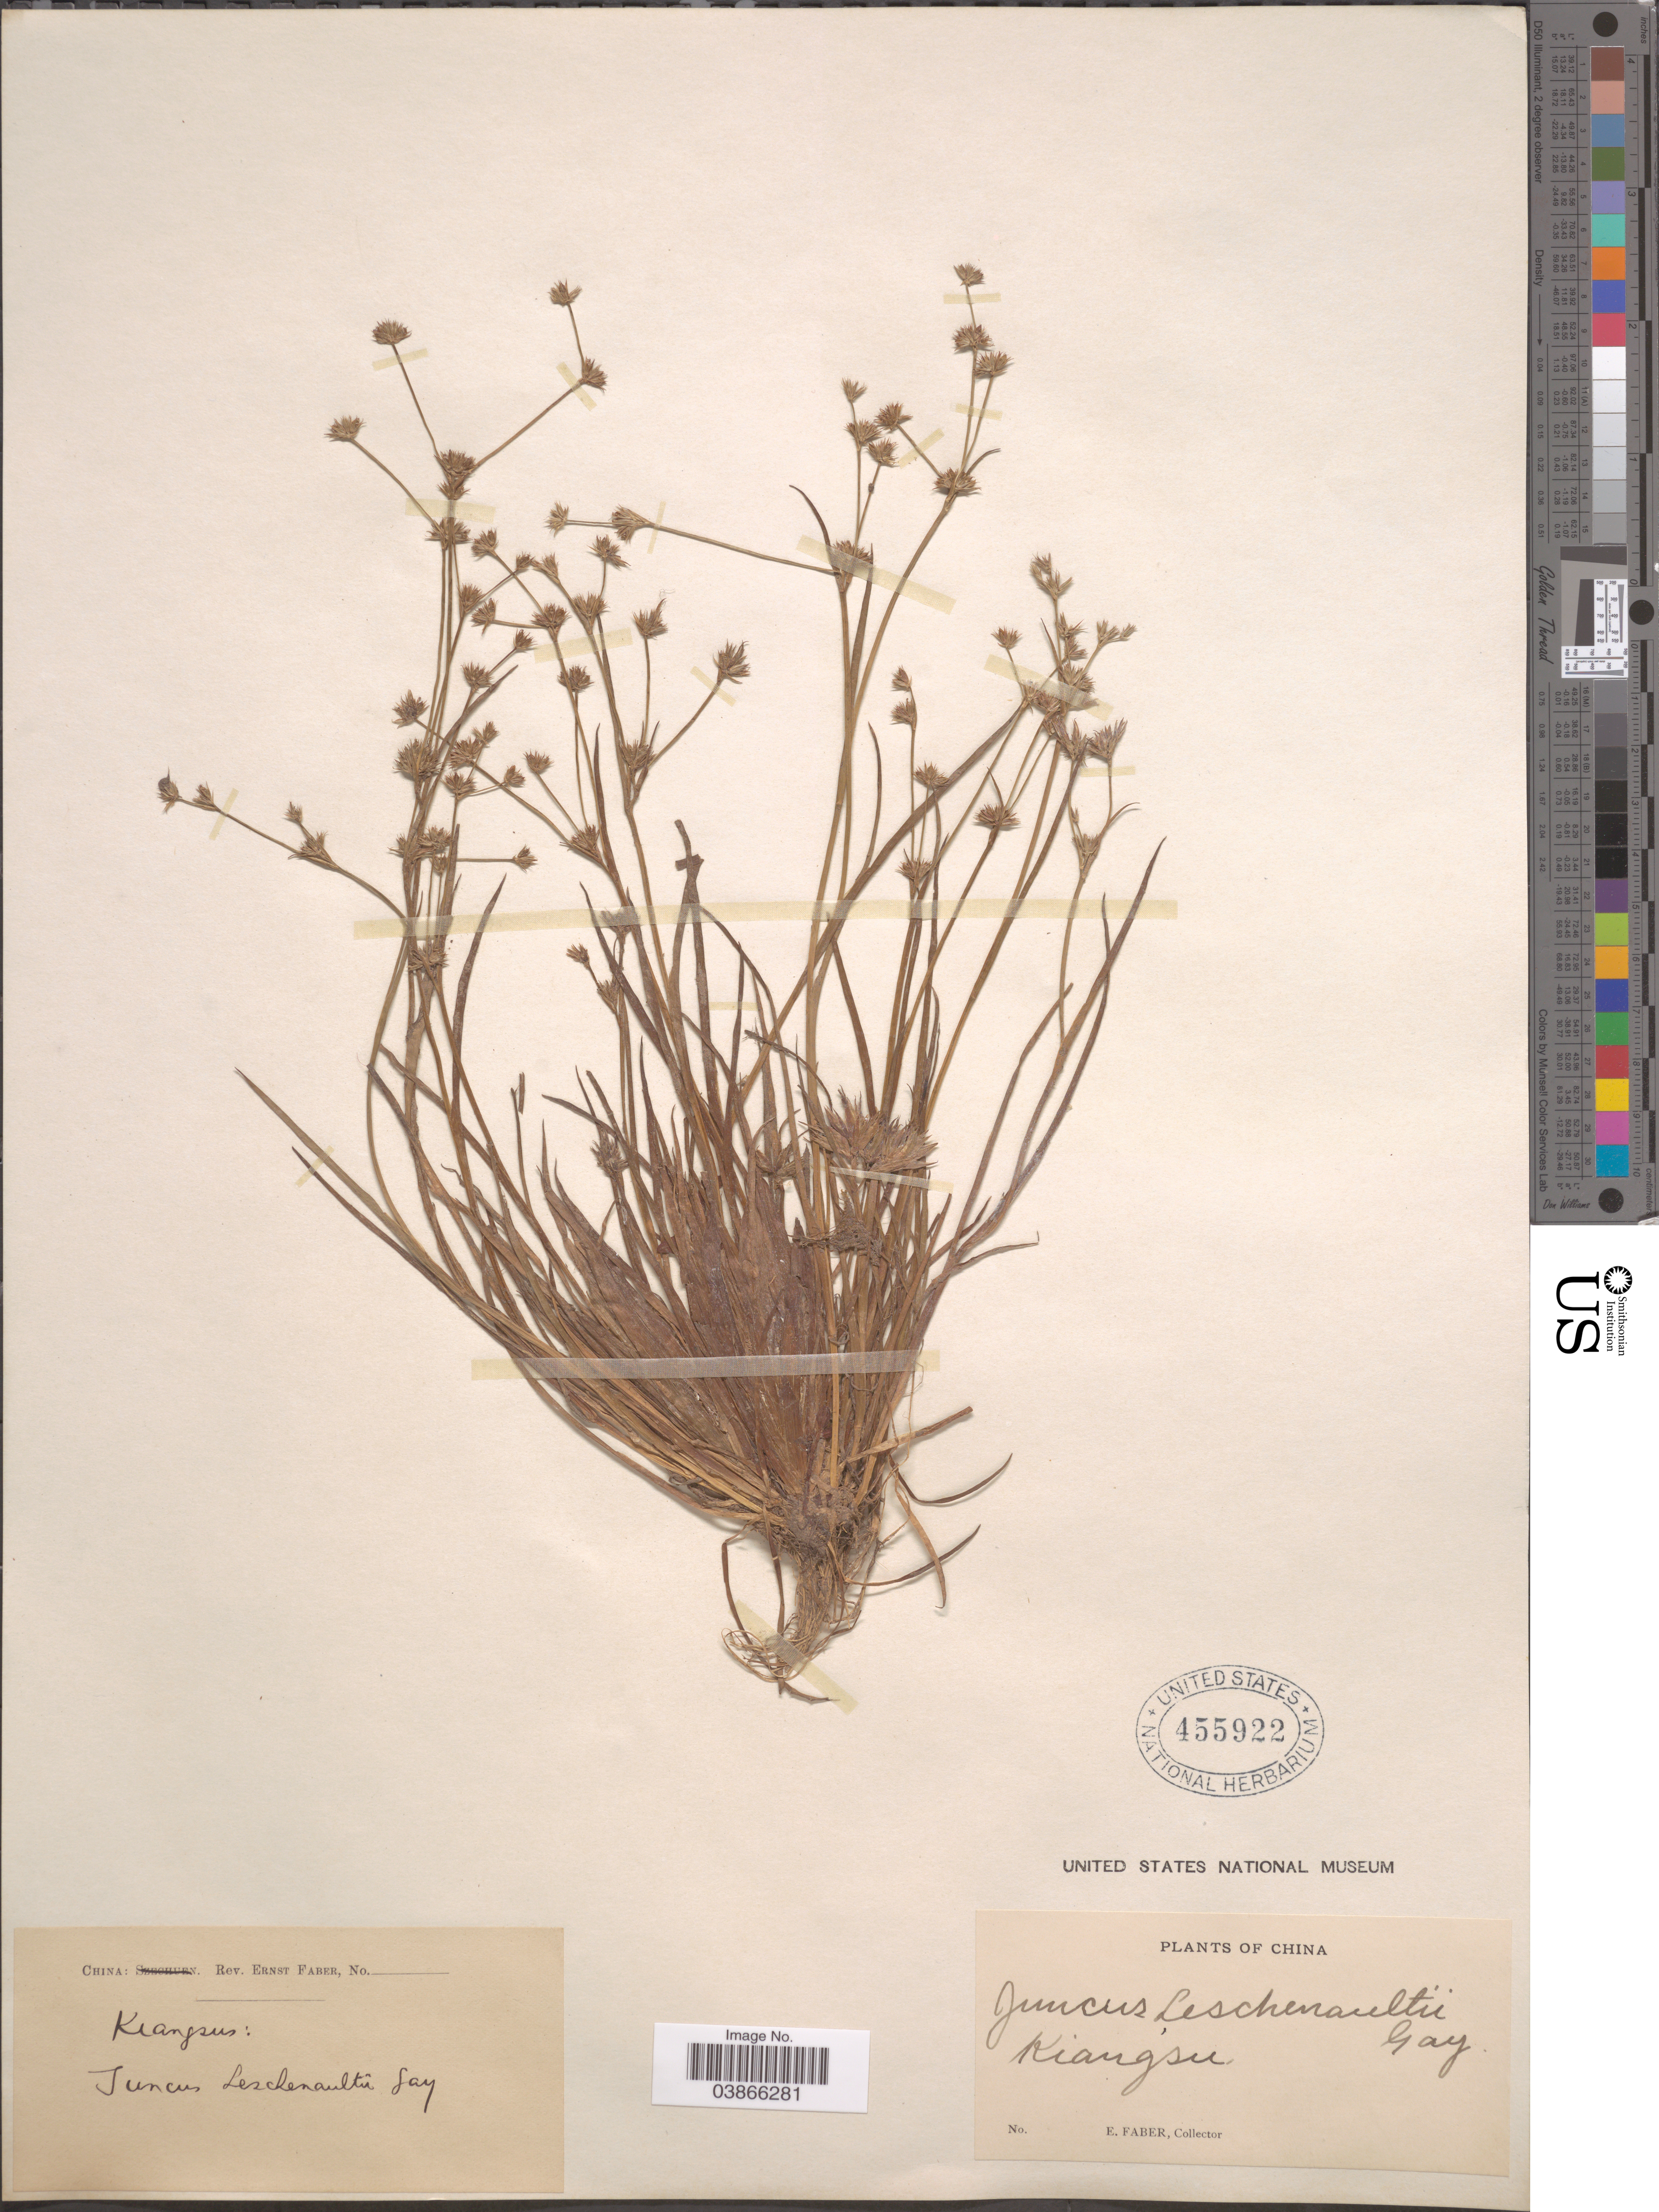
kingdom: Plantae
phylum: Tracheophyta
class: Liliopsida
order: Poales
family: Juncaceae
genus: Juncus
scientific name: Juncus leschenaultii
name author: J. Gay ex Laharpe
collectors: E. Faber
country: China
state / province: Jiangsu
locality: Kiangsu.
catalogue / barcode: US 455922